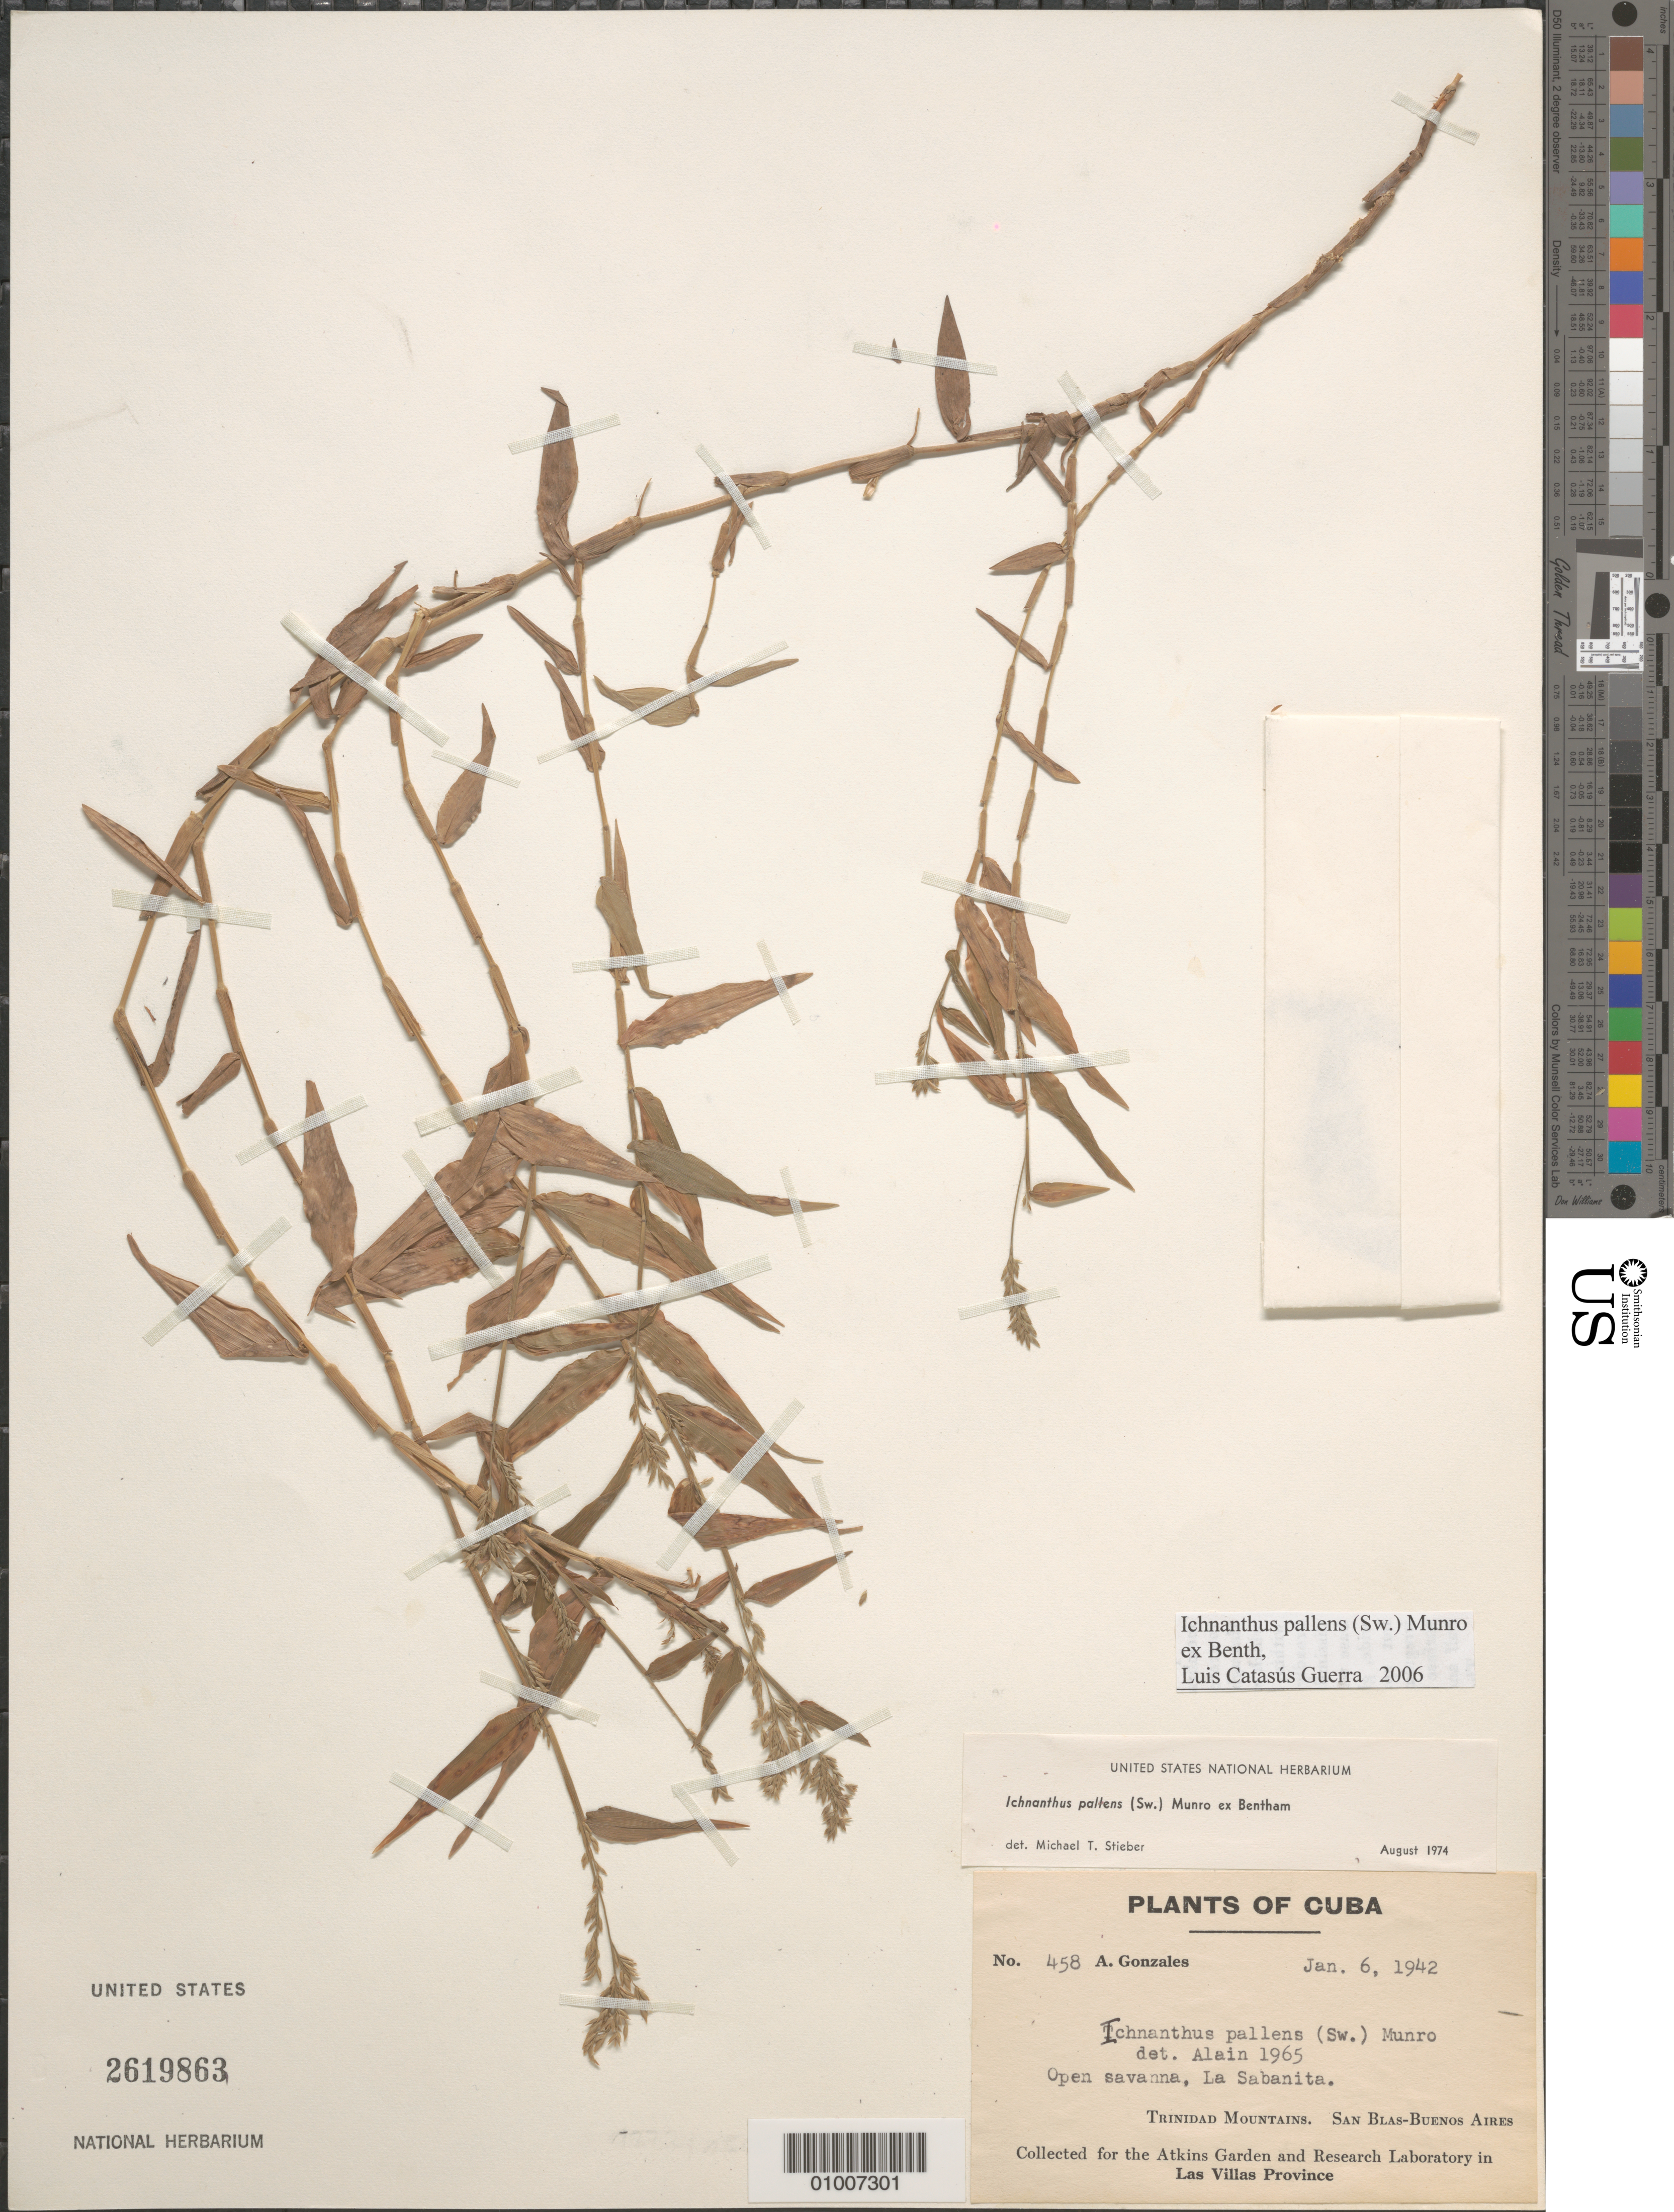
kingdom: Plantae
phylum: Tracheophyta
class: Liliopsida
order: Poales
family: Poaceae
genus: Ichnanthus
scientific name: Ichnanthus pallens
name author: (Sw.) Munro ex Benth.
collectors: A. Gonzáles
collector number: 458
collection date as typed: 06 Jan 1942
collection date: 1942-01-06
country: Cuba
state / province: Las Villas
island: Cuba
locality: Trinidad mountains, San Blas-Buenos Aires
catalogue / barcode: US 2619863